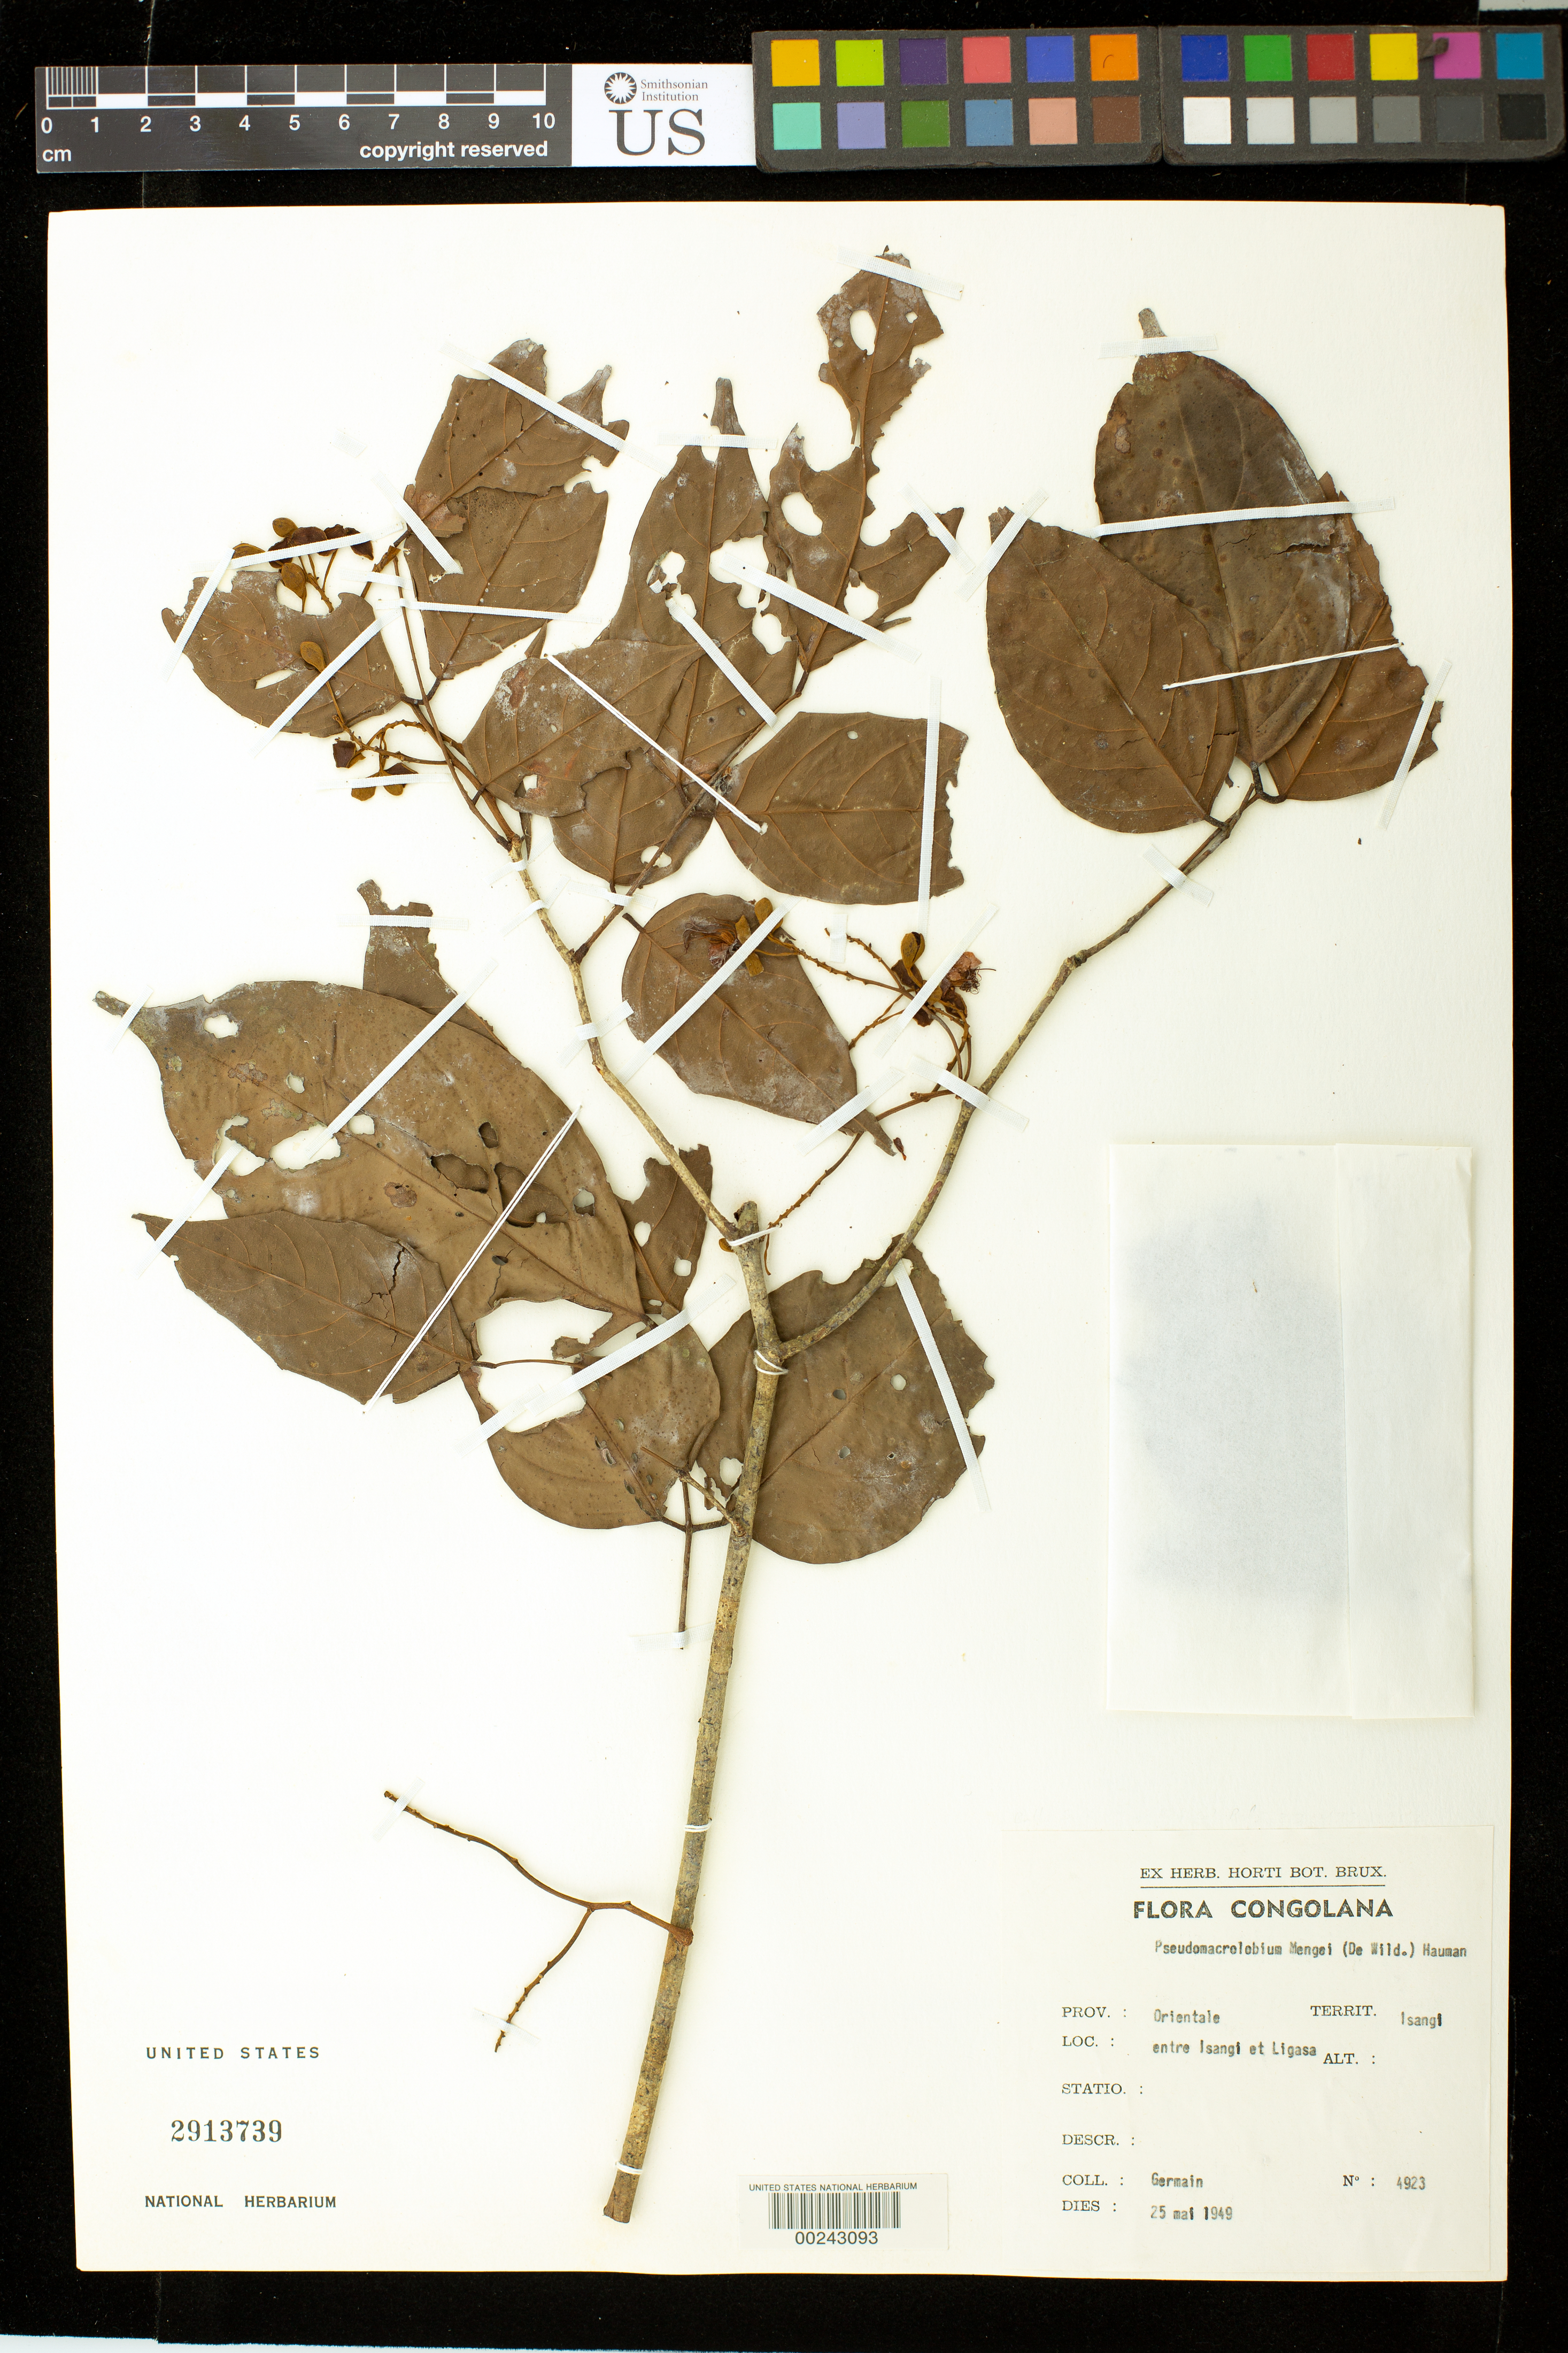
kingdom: Plantae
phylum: Tracheophyta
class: Magnoliopsida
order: Fabales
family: Fabaceae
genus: Englerodendron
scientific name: Englerodendron mengei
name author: (De Wild.) Estrella & Ojeda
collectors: R. Germain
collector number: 4923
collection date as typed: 25 May 1949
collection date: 1949-05-25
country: Congo, Democratic Republic of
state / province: Kasaï-Oriental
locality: Between isangi and ligasa; isangi territ.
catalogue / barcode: US 2913739